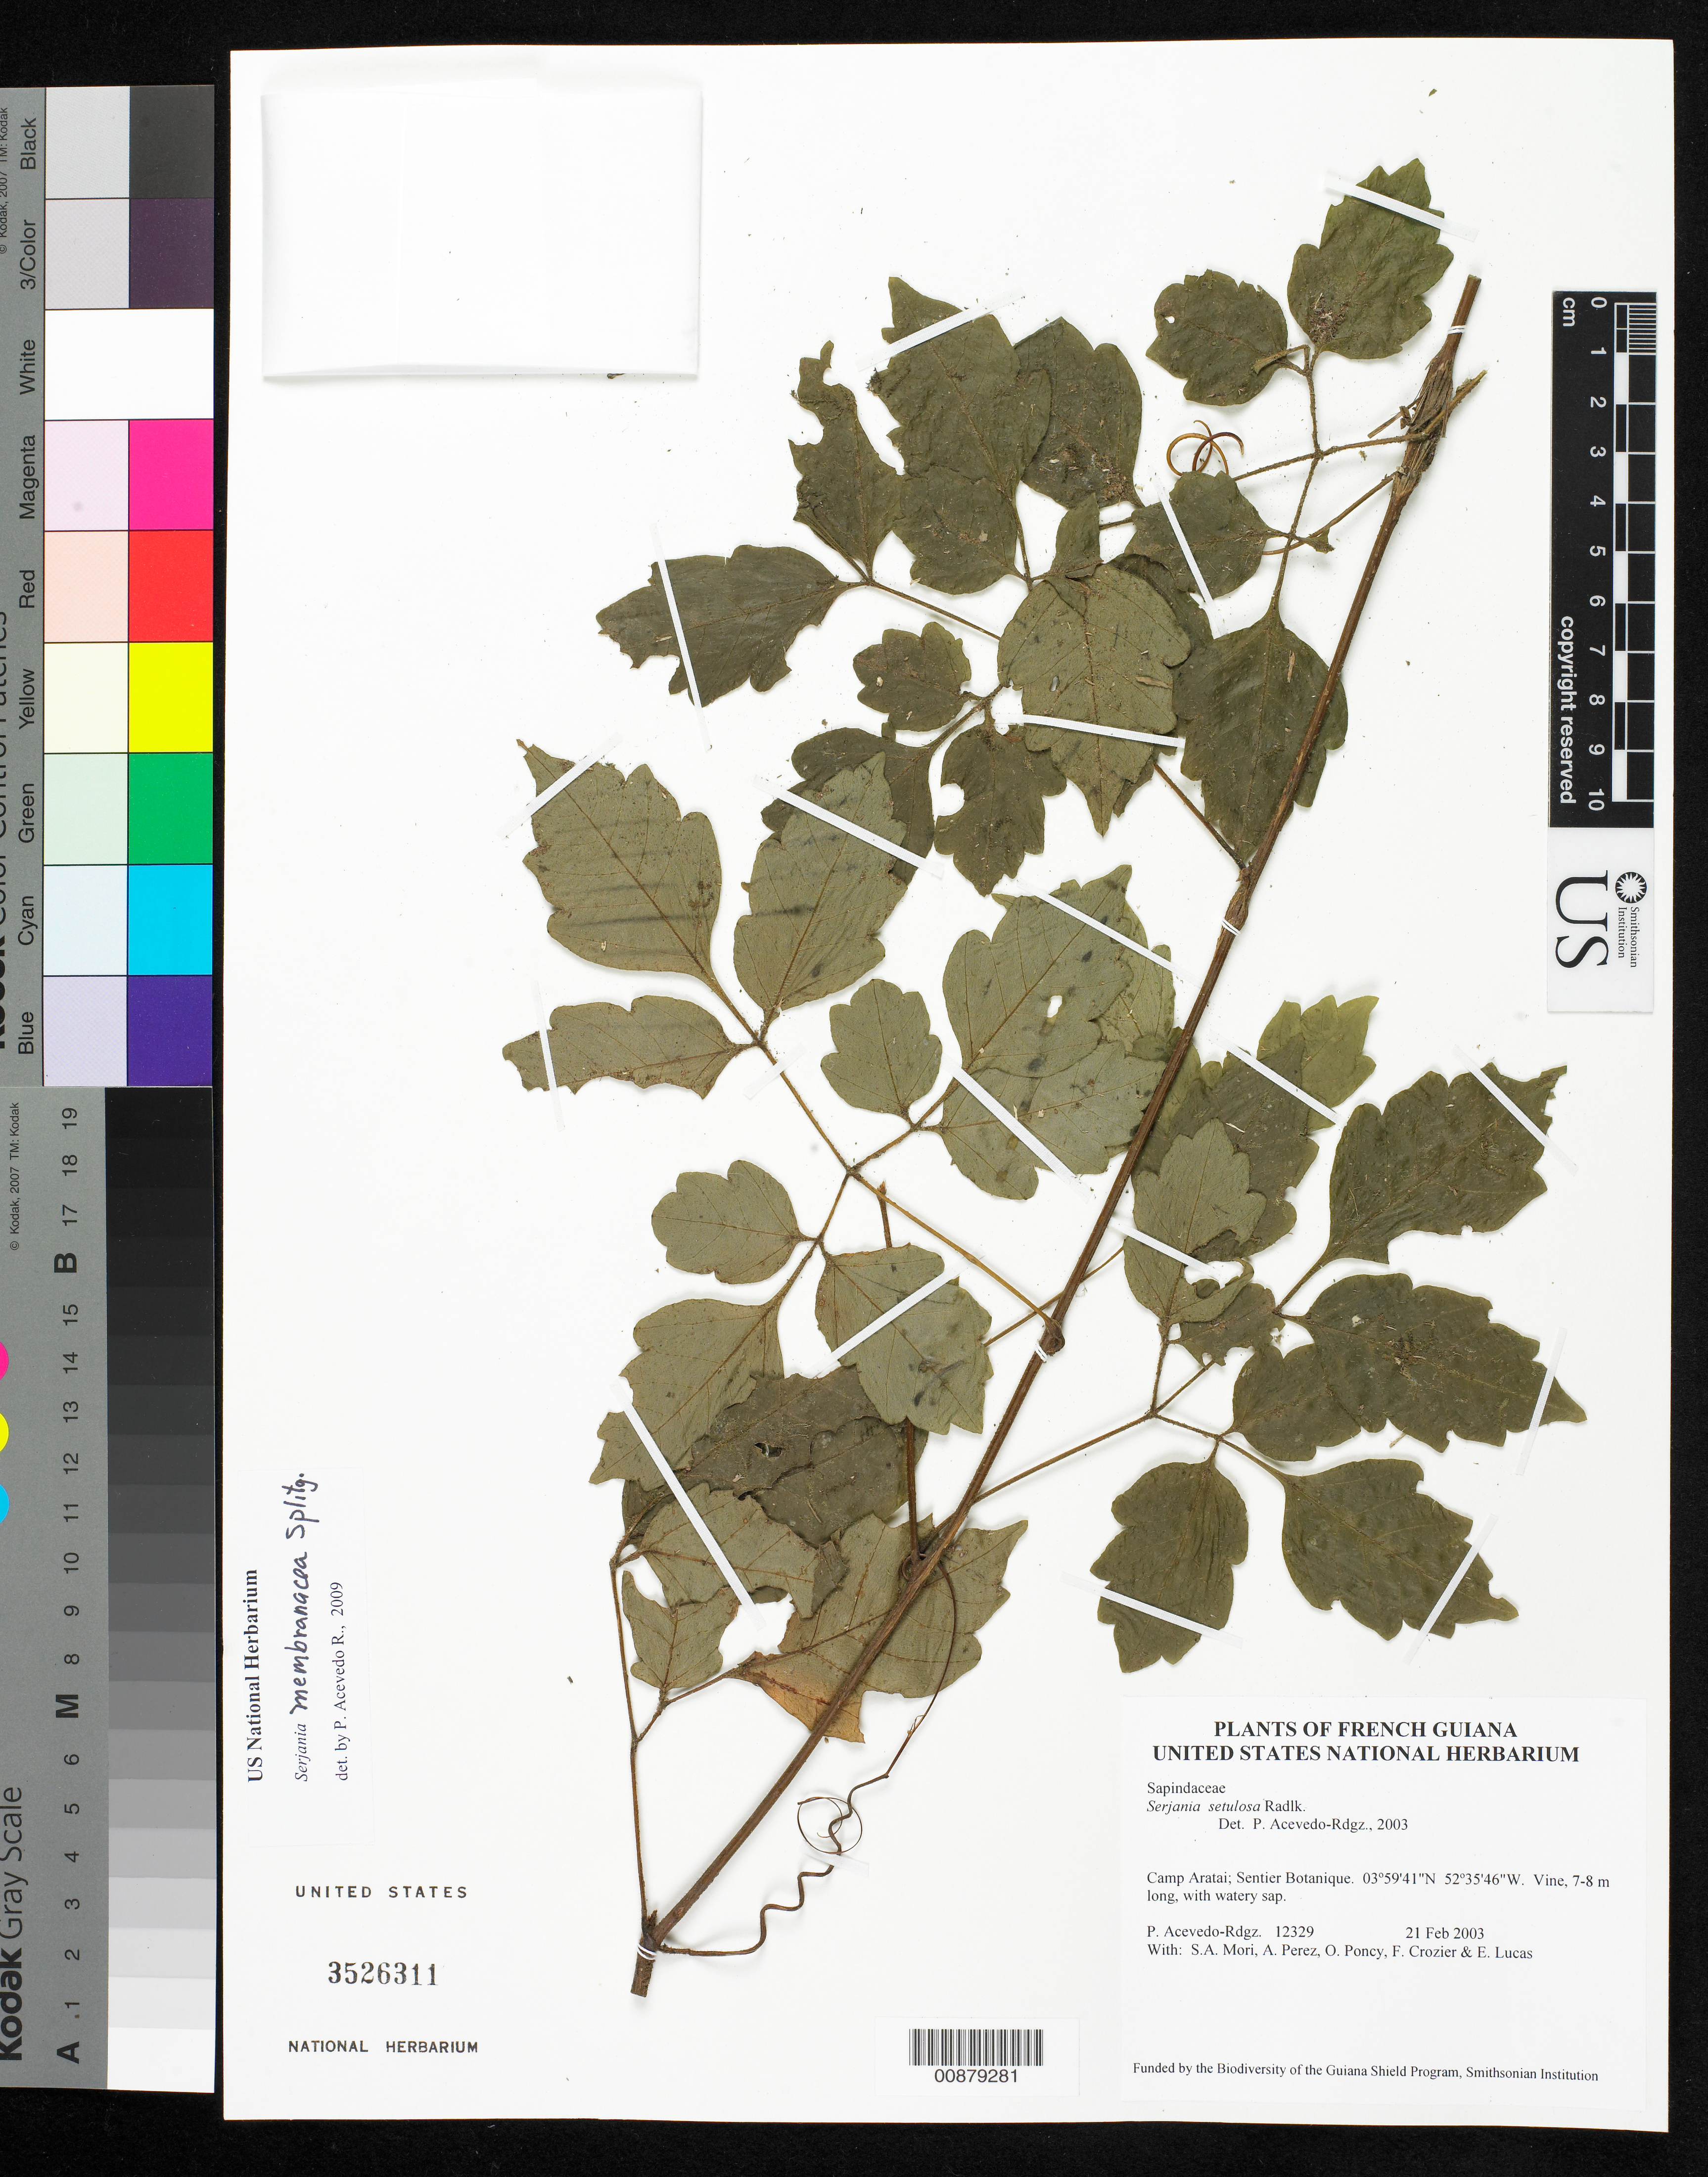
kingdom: Plantae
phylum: Tracheophyta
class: Magnoliopsida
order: Sapindales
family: Burseraceae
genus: Protium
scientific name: Protium sp.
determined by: Acevedo-Rodríguez, P., (BOT), Smithsonian Institution - National Museum of Natural History (UNITED STATES)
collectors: P. Acevedo-Rodr., S. Mori, A. Perez, O. Poncy, F. Crozier & E. Lucas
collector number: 12330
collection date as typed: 21 Feb 2003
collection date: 2003-02-21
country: French Guiana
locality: Camp Aratai; Sentier Botanique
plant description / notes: CAY; US, NY, K, MO, P, B